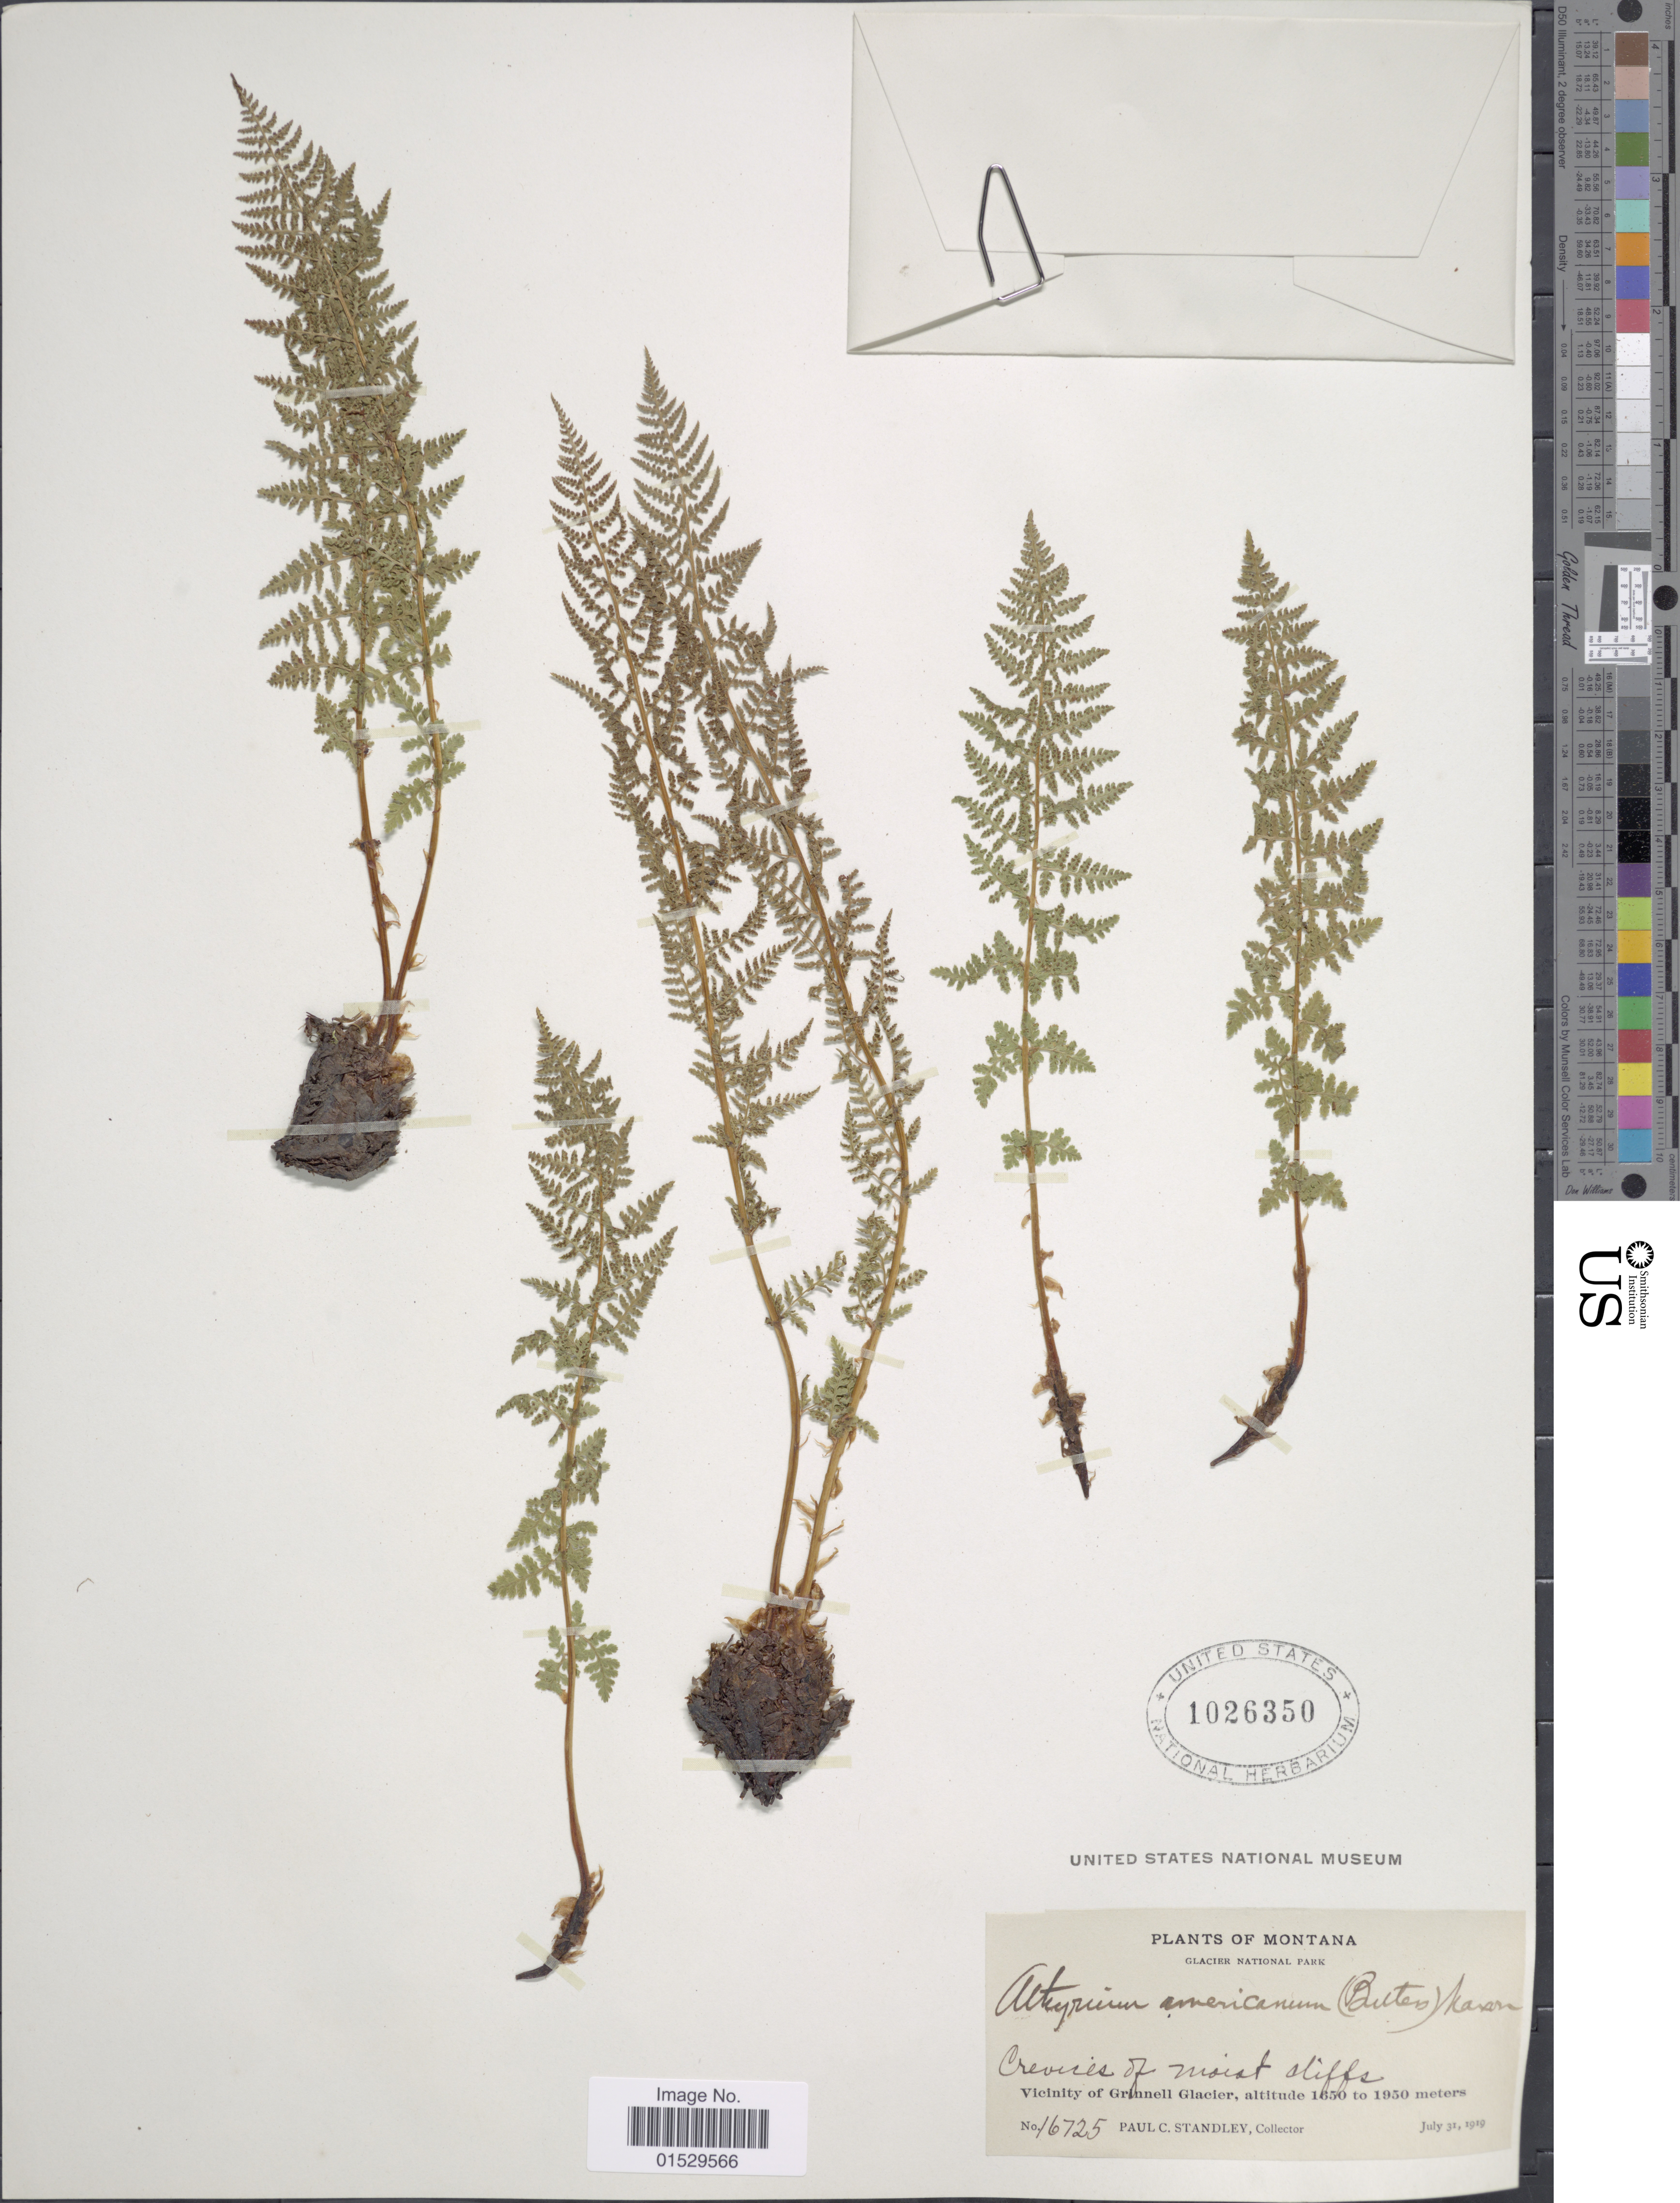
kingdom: Plantae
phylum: Tracheophyta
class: Polypodiopsida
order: Polypodiales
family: Athyriaceae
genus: Athyrium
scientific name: Athyrium distentifolilum subsp. americanum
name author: (Butters) Hultén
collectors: P. C. Standley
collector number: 16725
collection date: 1919-07-31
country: United States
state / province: Montana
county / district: Glacier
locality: Glacier National Park, Vicinity of Grinnell Glacier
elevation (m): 1650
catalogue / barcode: US 1026350